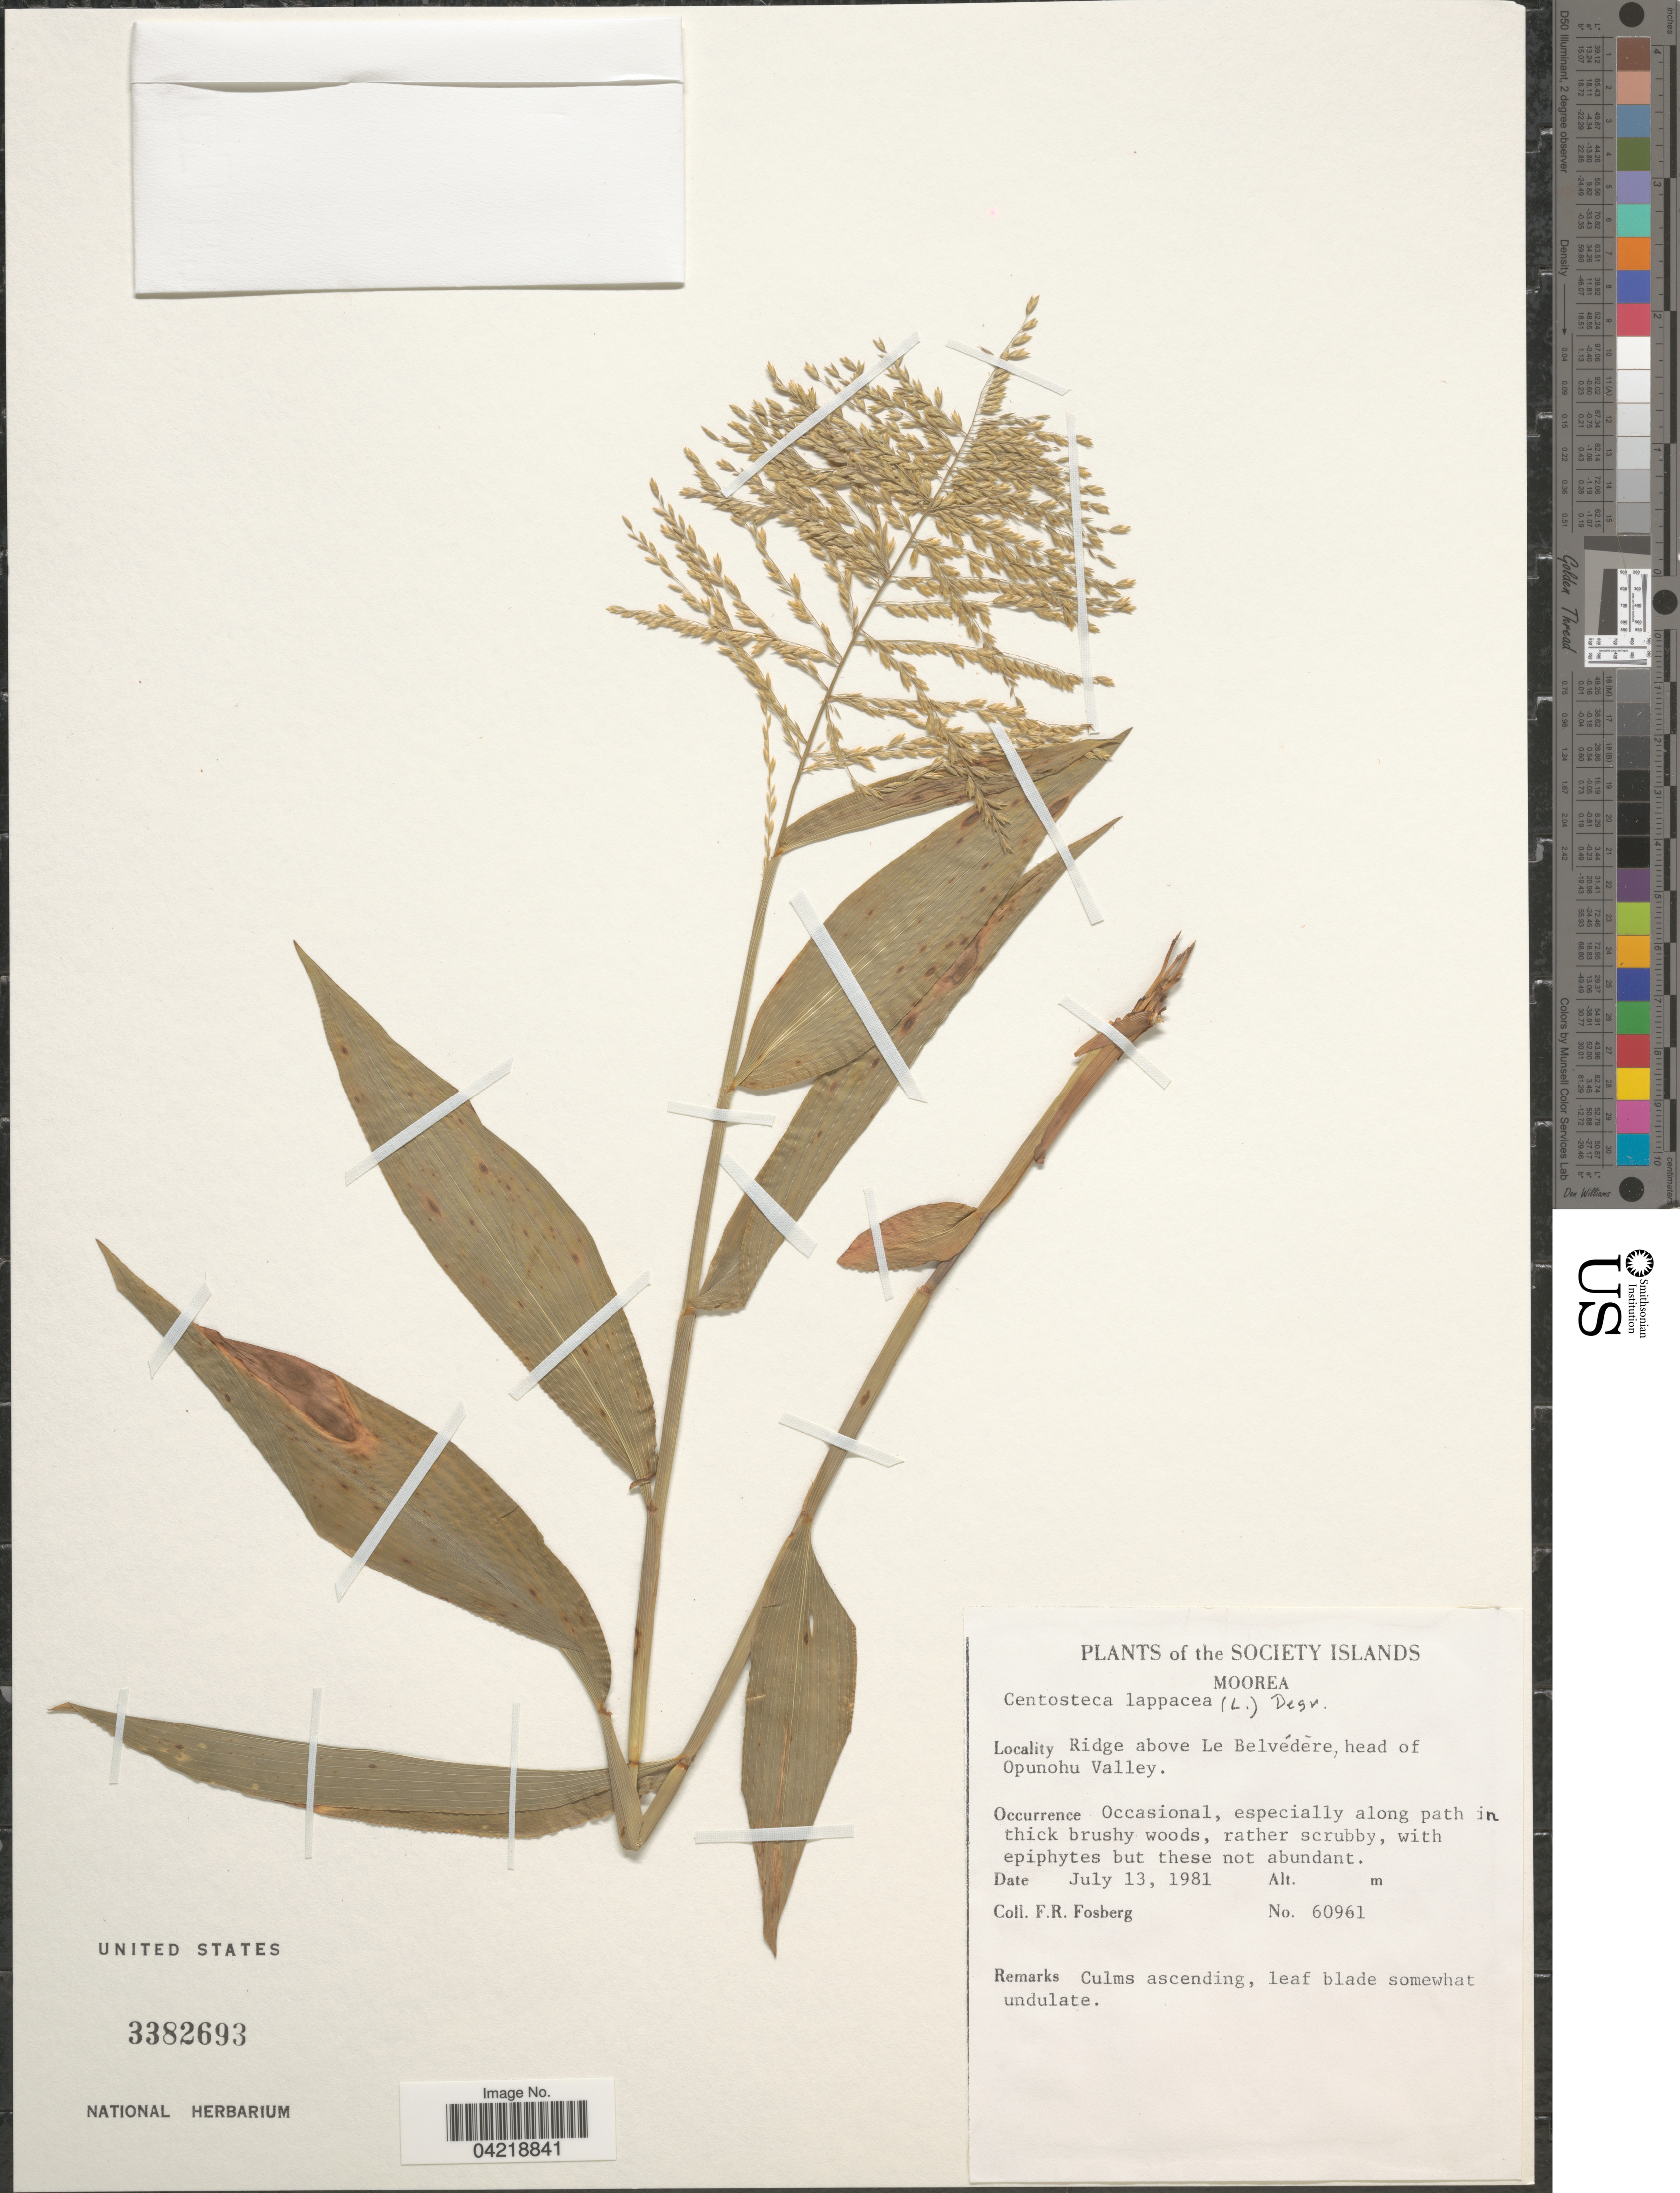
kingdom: Plantae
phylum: Tracheophyta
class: Liliopsida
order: Poales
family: Poaceae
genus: Centotheca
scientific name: Centotheca lappacea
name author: (L.) Desv.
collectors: F. R. Fosberg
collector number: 60961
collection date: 1981-07-13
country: French Polynesia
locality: Society Islands. Moorea. Ridge above Le Belvédère, head of Opunohu Valley.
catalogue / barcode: US 3382693